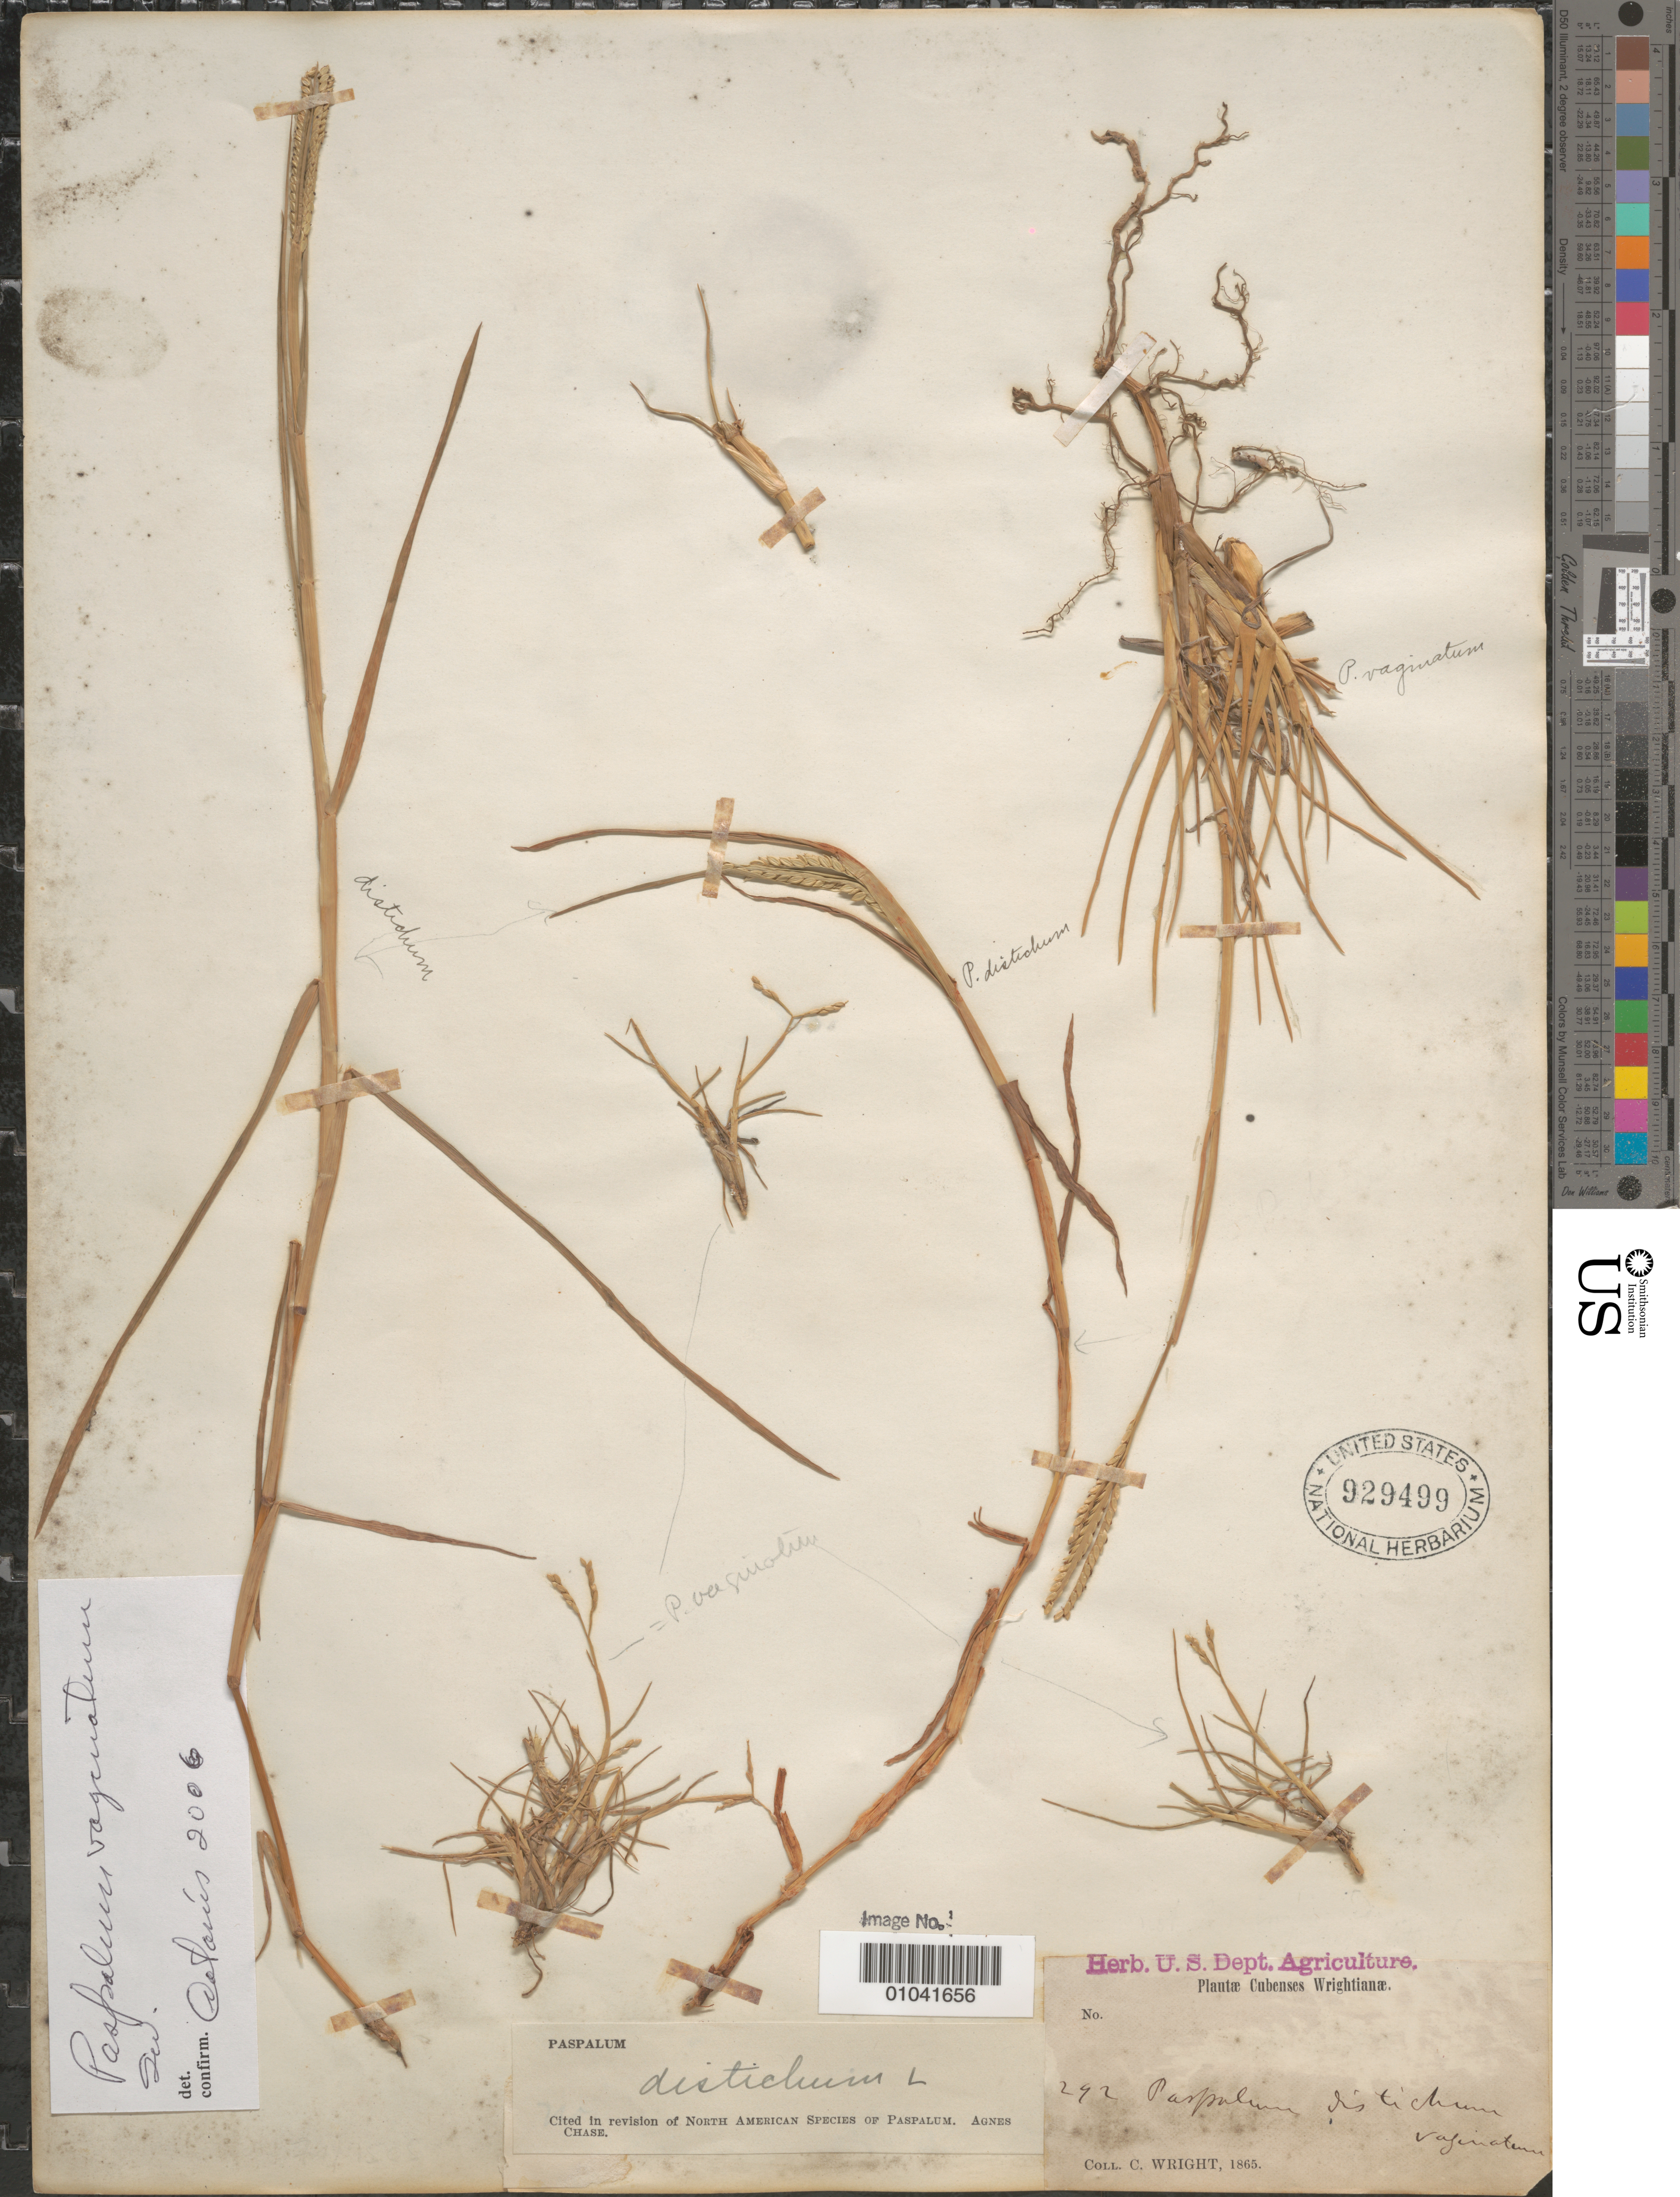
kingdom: Plantae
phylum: Tracheophyta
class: Liliopsida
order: Poales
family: Poaceae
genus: Paspalum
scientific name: Paspalum vaginatum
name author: Sw.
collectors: C. Wright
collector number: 292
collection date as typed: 1865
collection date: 1865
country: Cuba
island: Cuba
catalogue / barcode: US 929499